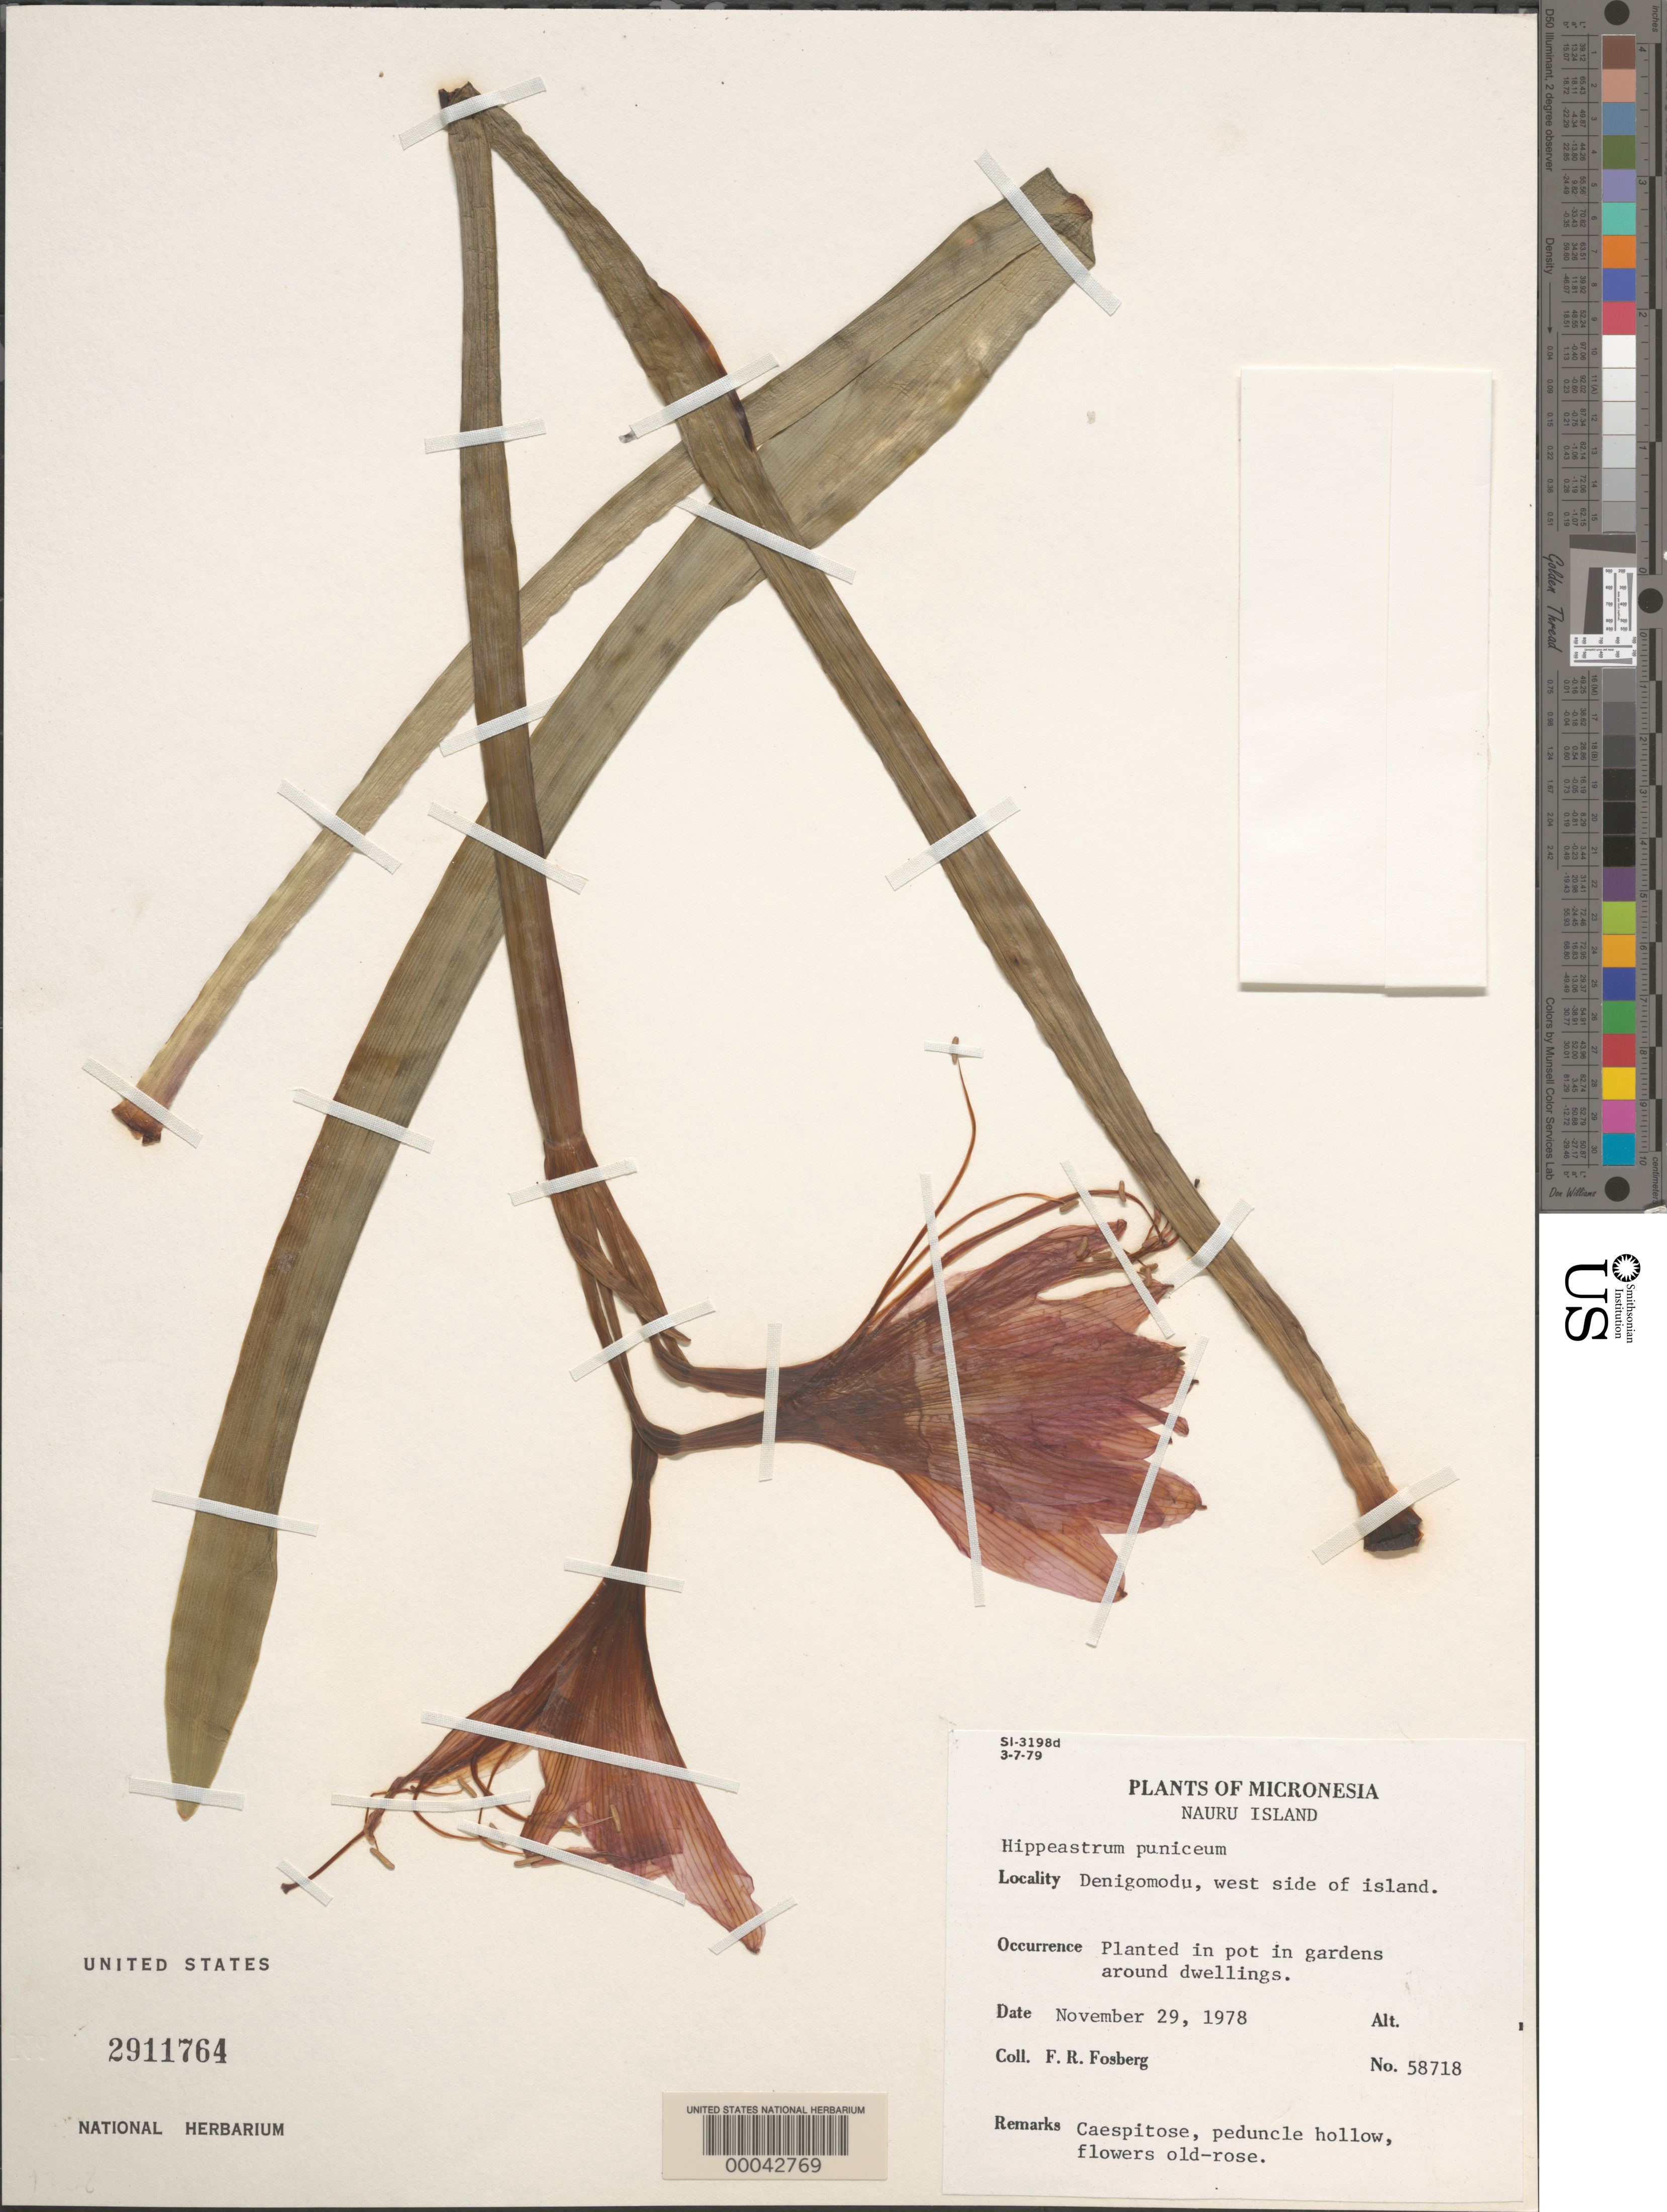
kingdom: Plantae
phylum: Tracheophyta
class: Liliopsida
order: Asparagales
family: Amaryllidaceae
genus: Hippeastrum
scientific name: Hippeastrum puniceum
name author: (Lam.) Voss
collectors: F. R. Fosberg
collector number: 58718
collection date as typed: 29 Nov 1978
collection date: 1978-11-29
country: Nauru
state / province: Denigomodu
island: Nauru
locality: Denigomodu, w side of island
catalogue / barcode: US 2911764